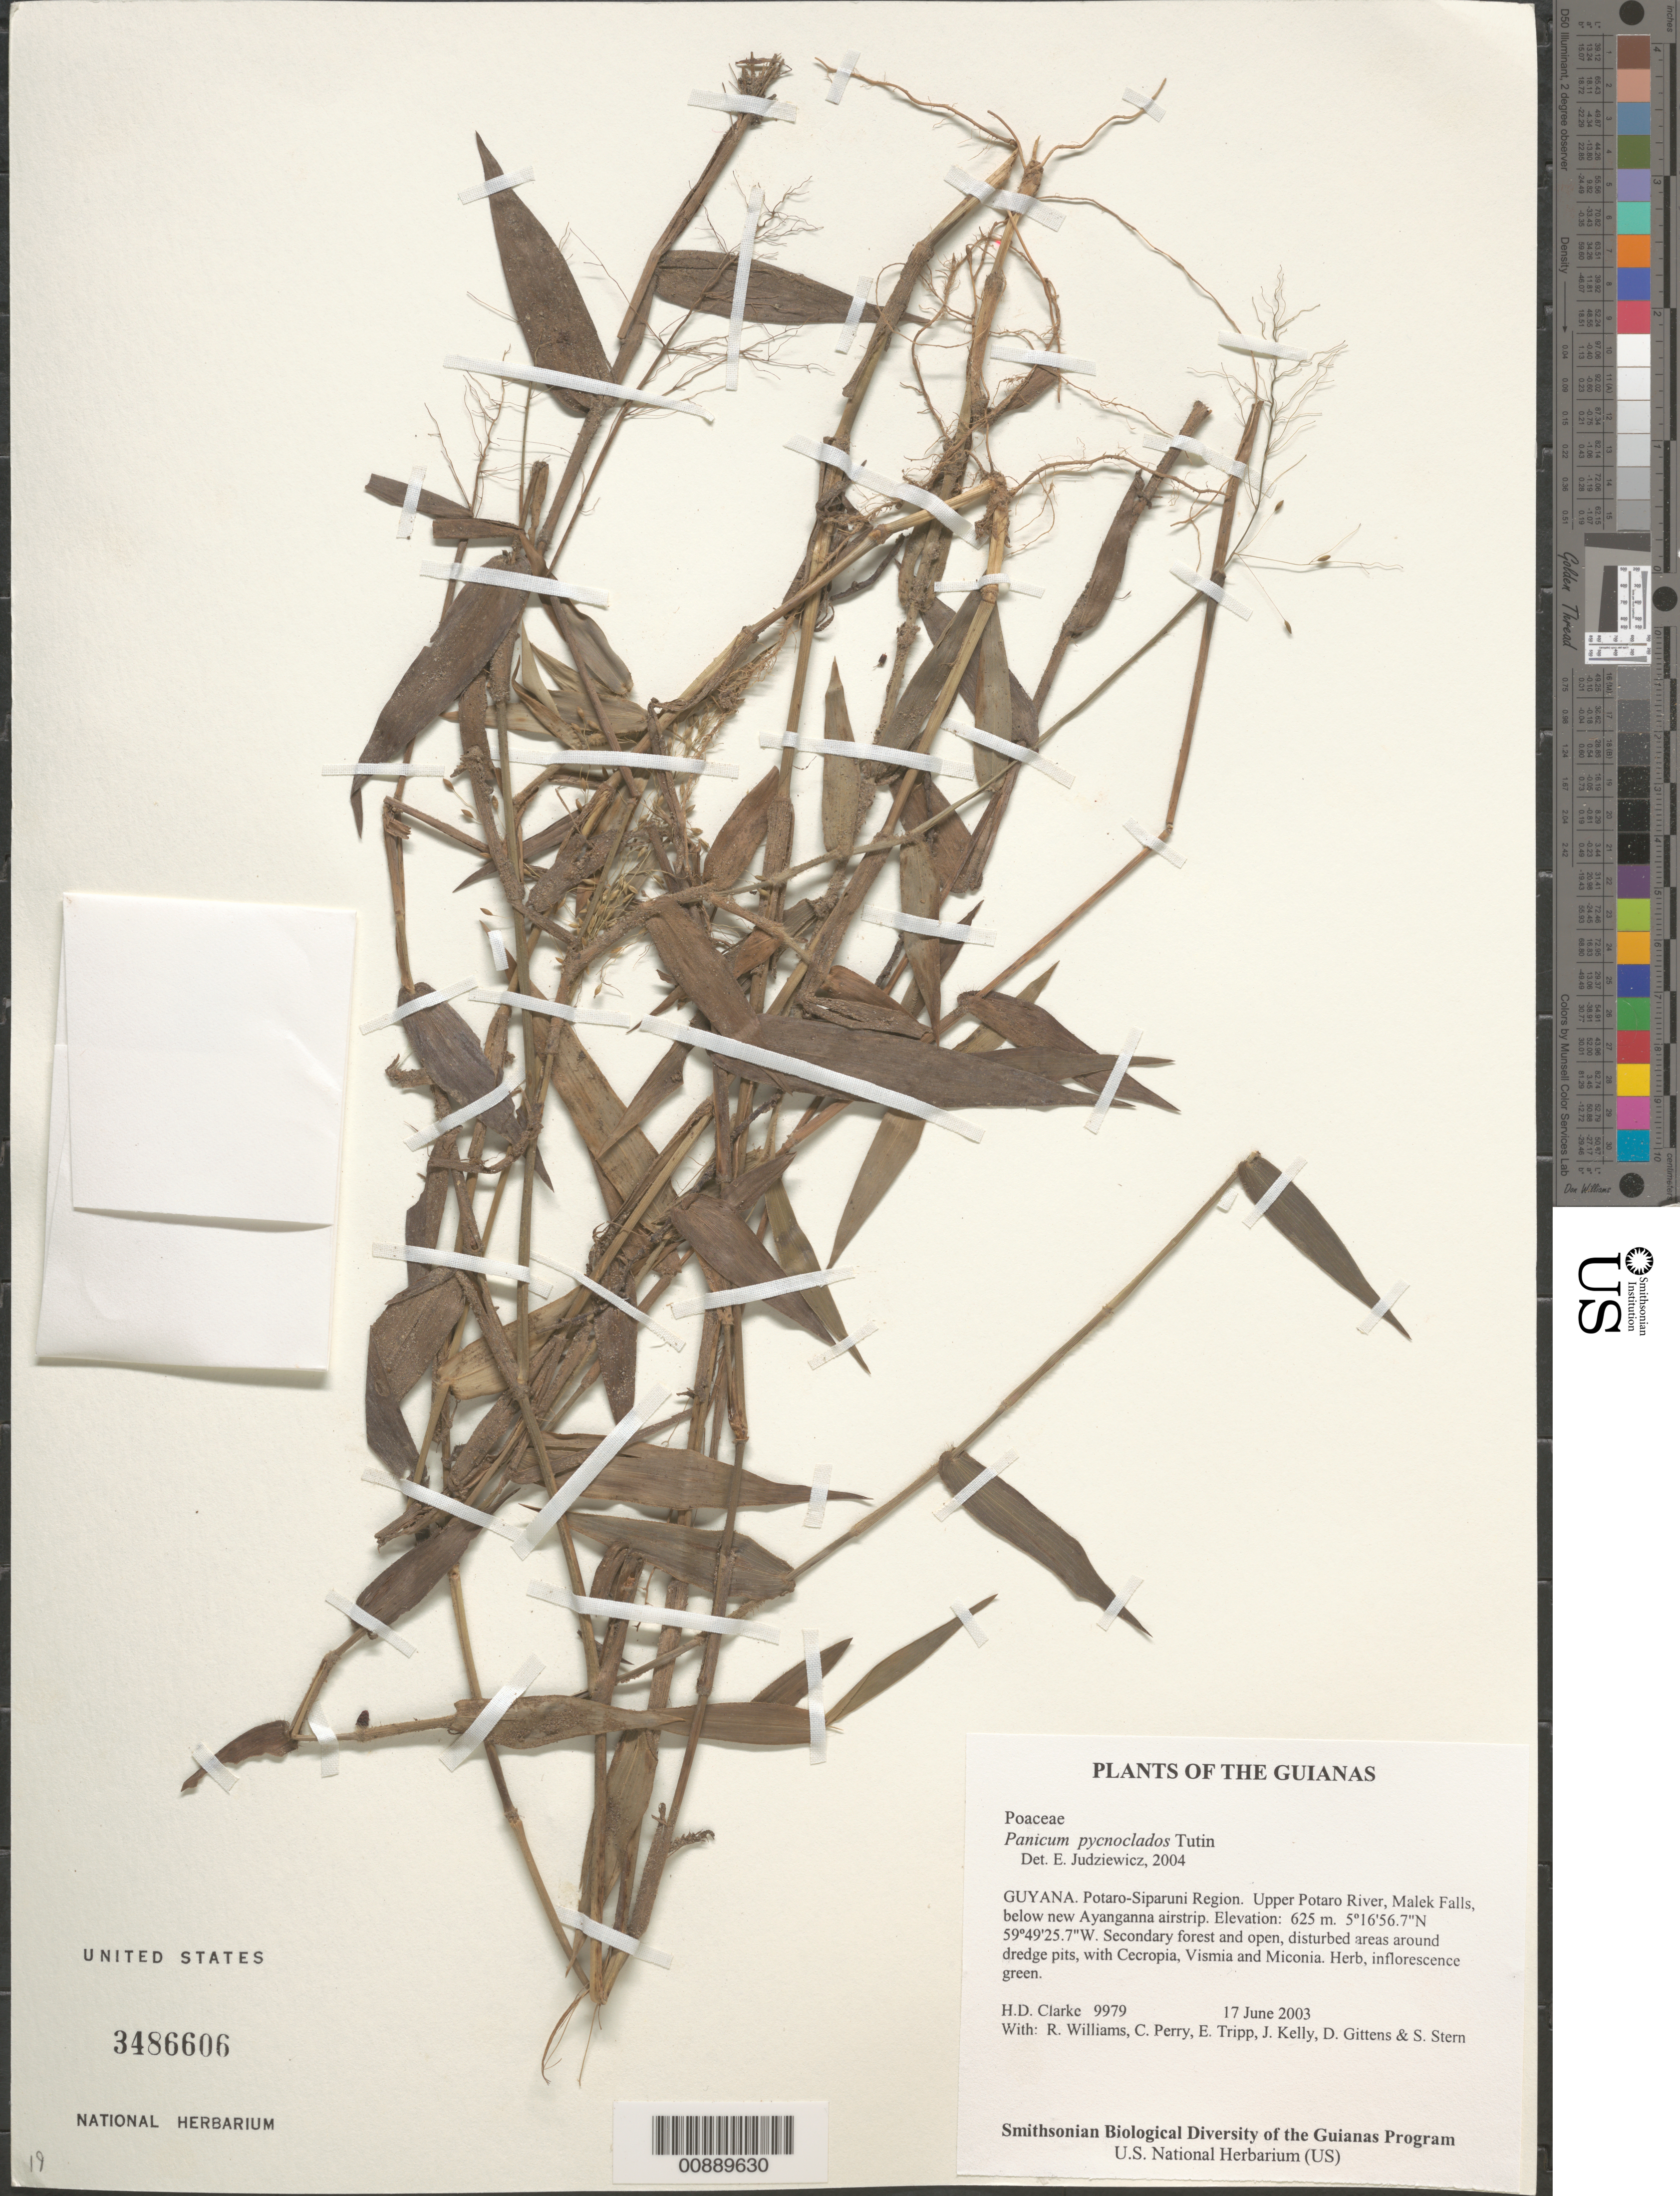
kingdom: Plantae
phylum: Tracheophyta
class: Liliopsida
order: Poales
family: Poaceae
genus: Panicum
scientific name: Panicum pycnoclados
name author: Tutin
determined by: Judziewicz, E. J.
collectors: H. D. Clarke, R. Williams, C. Perry, E. Tripp, J. Kelly, D. Gittens & S. R. Stern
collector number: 9979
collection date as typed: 17 June 2003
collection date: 2003-06-17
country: Guyana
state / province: Potaro-Siparuni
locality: Upper Potaro River, Malek Falls, below new Ayanganna airstrip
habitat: Secondary forest and open, disturbed areas around dredge pits, with Cecropia, Vismia and Miconia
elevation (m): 625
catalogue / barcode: US 3486606